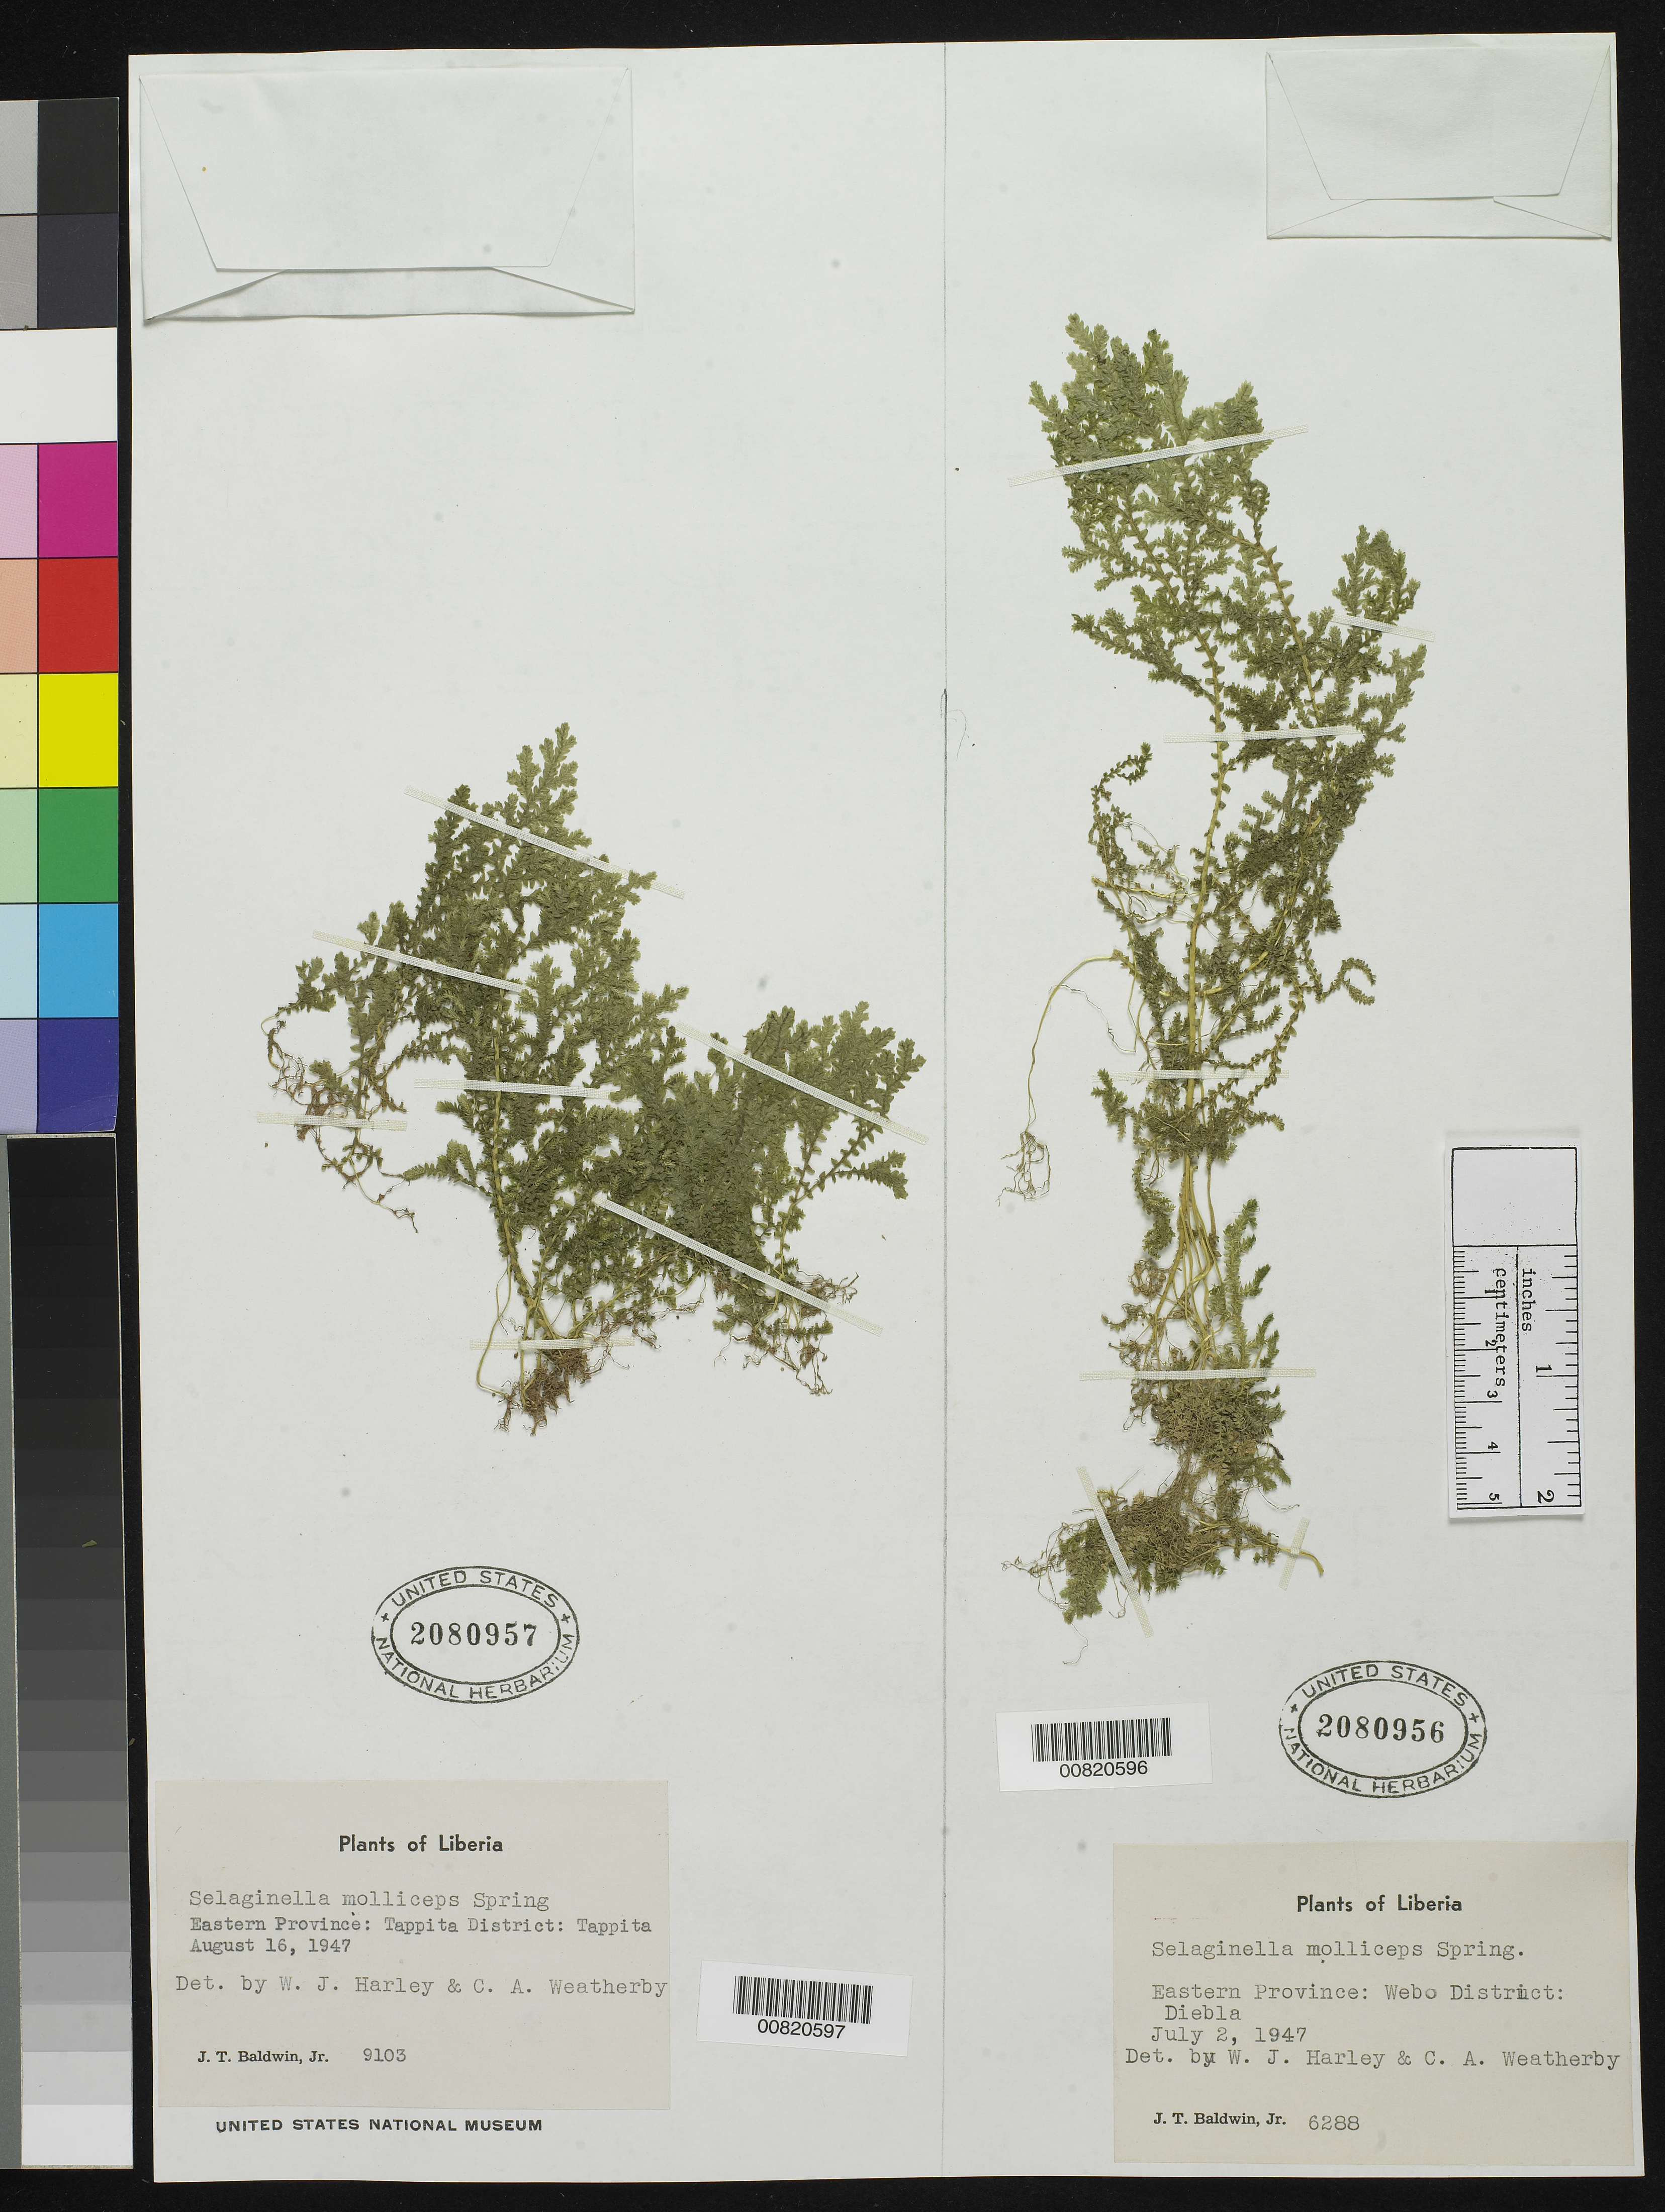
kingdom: Plantae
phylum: Tracheophyta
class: Lycopodiopsida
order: Selaginellales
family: Selaginellaceae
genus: Selaginella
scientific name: Selaginella molliceps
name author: Spring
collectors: J. T. Baldwin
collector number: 6288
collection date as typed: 2 Jul 1947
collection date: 1947-07-02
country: Liberia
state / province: River Gee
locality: Eastern Province: Webo District, Diebla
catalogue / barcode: US 2080956